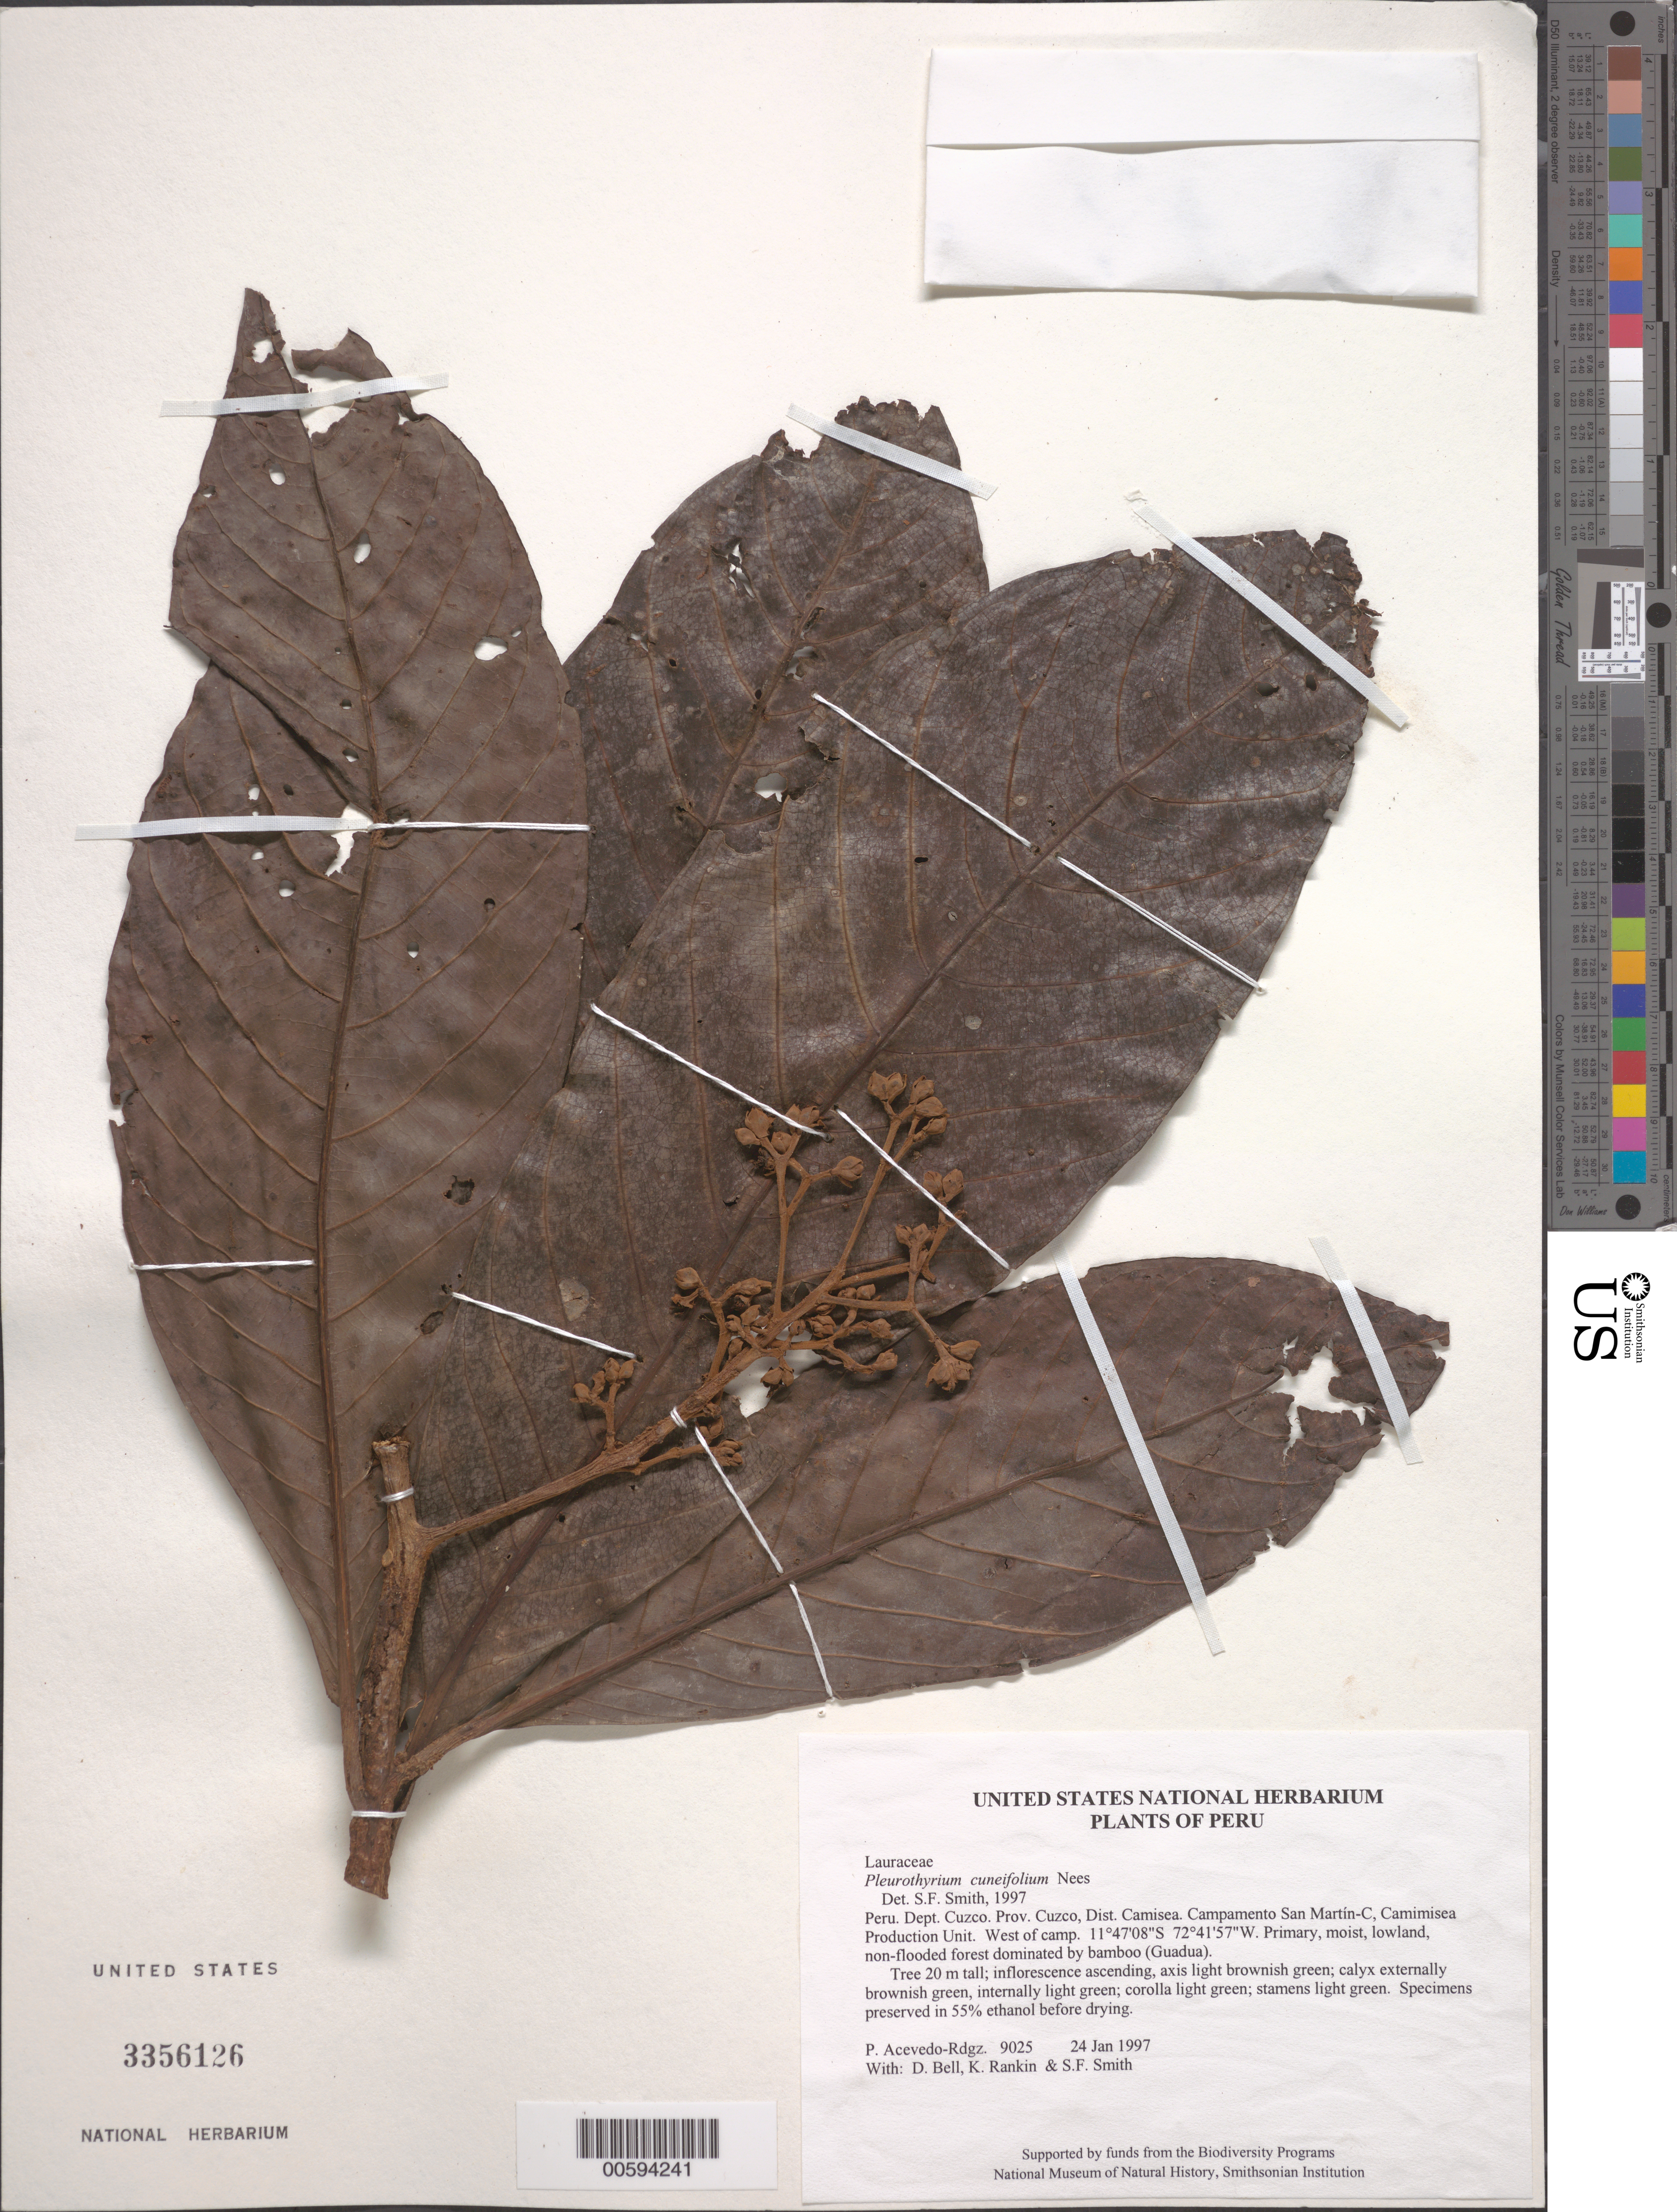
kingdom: Plantae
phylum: Tracheophyta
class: Magnoliopsida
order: Laurales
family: Lauraceae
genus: Pleurothyrium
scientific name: Pleurothyrium cuneifolium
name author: Nees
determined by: Smith, Stephen F., (US), NMNH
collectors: P. Acevedo-Rodr., D. A. Bell, K. B. Rankin & S.F. Smith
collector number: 9025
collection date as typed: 24 Jan 1997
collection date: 1997-01-24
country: Peru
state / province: Cusco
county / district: Cusco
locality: Districto Camisea, Campamento San Martín-C, Camimisea Production Unit. West of camp.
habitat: Primary, moist, lowland, non-flooded forest dominated by bamboo (Guadua).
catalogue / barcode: US 3356126